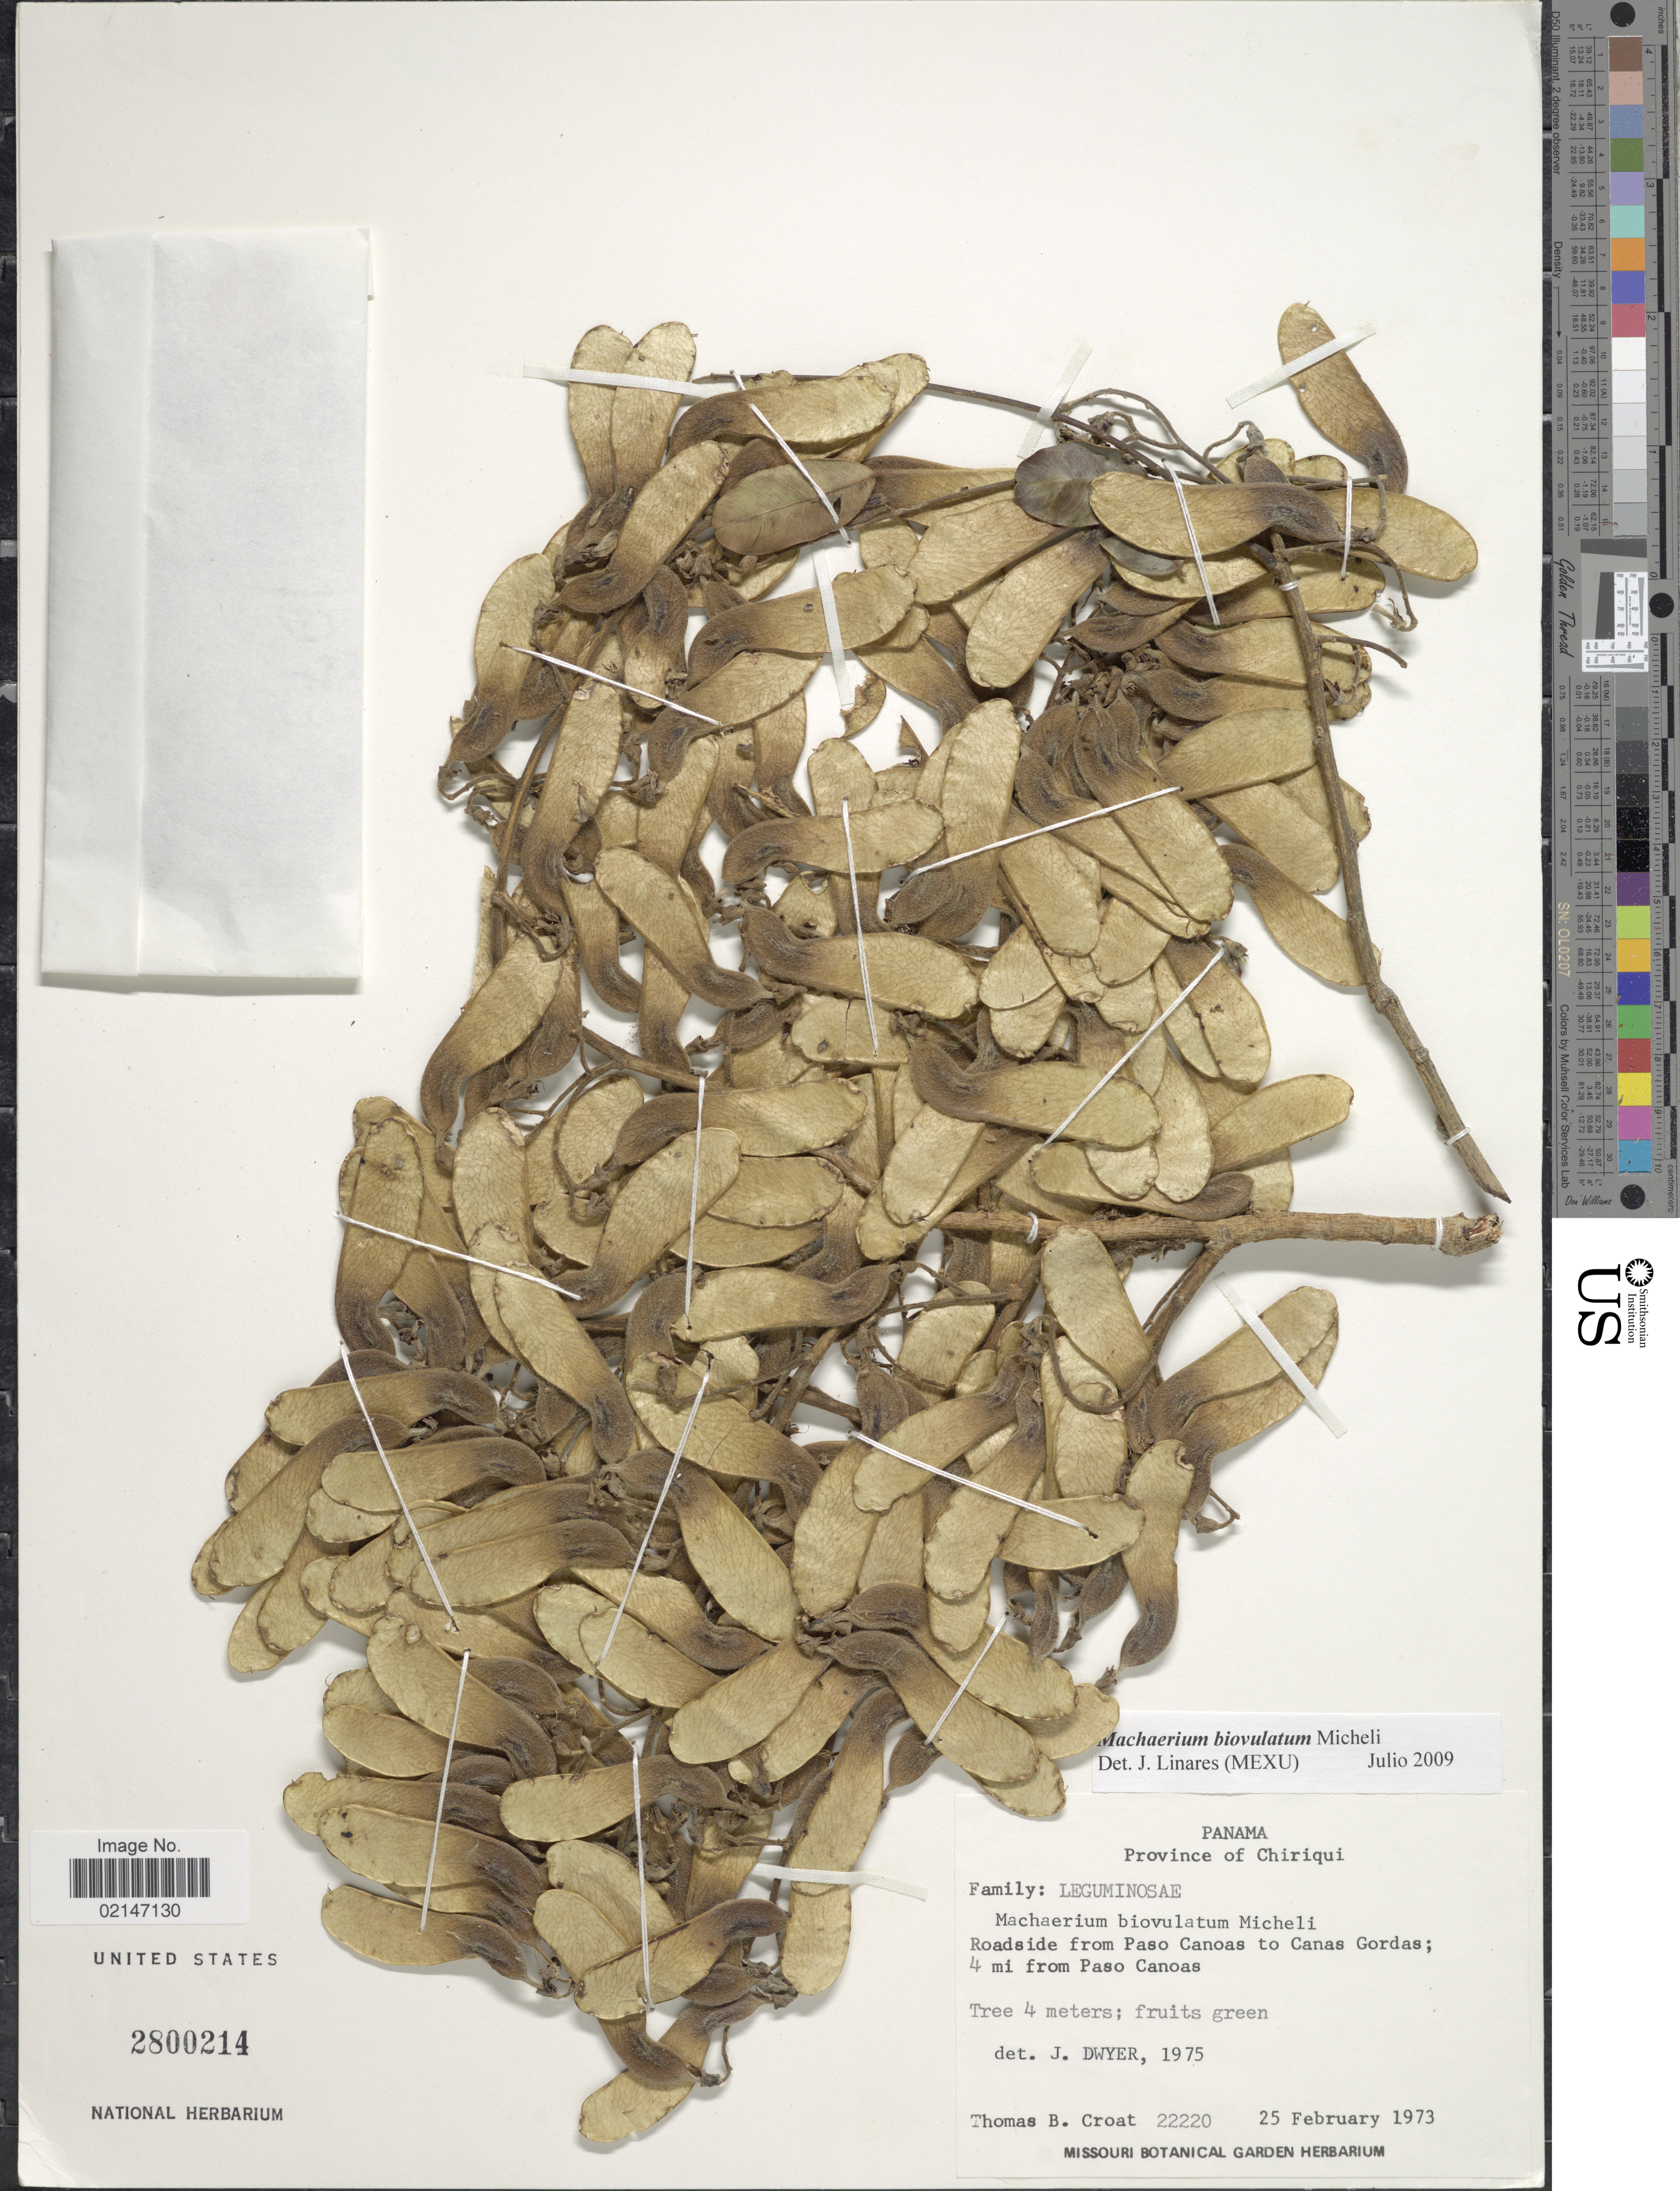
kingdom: Plantae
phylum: Tracheophyta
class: Magnoliopsida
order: Fabales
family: Fabaceae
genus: Machaerium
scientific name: Machaerium biovulatum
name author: Micheli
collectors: T. B. Croat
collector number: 22220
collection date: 1973-02-25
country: Panama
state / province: Chiriqui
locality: Roadside from Paso Canoas to Canas Gordas, 4 mi from Paso Canoas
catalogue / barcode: US 2800214